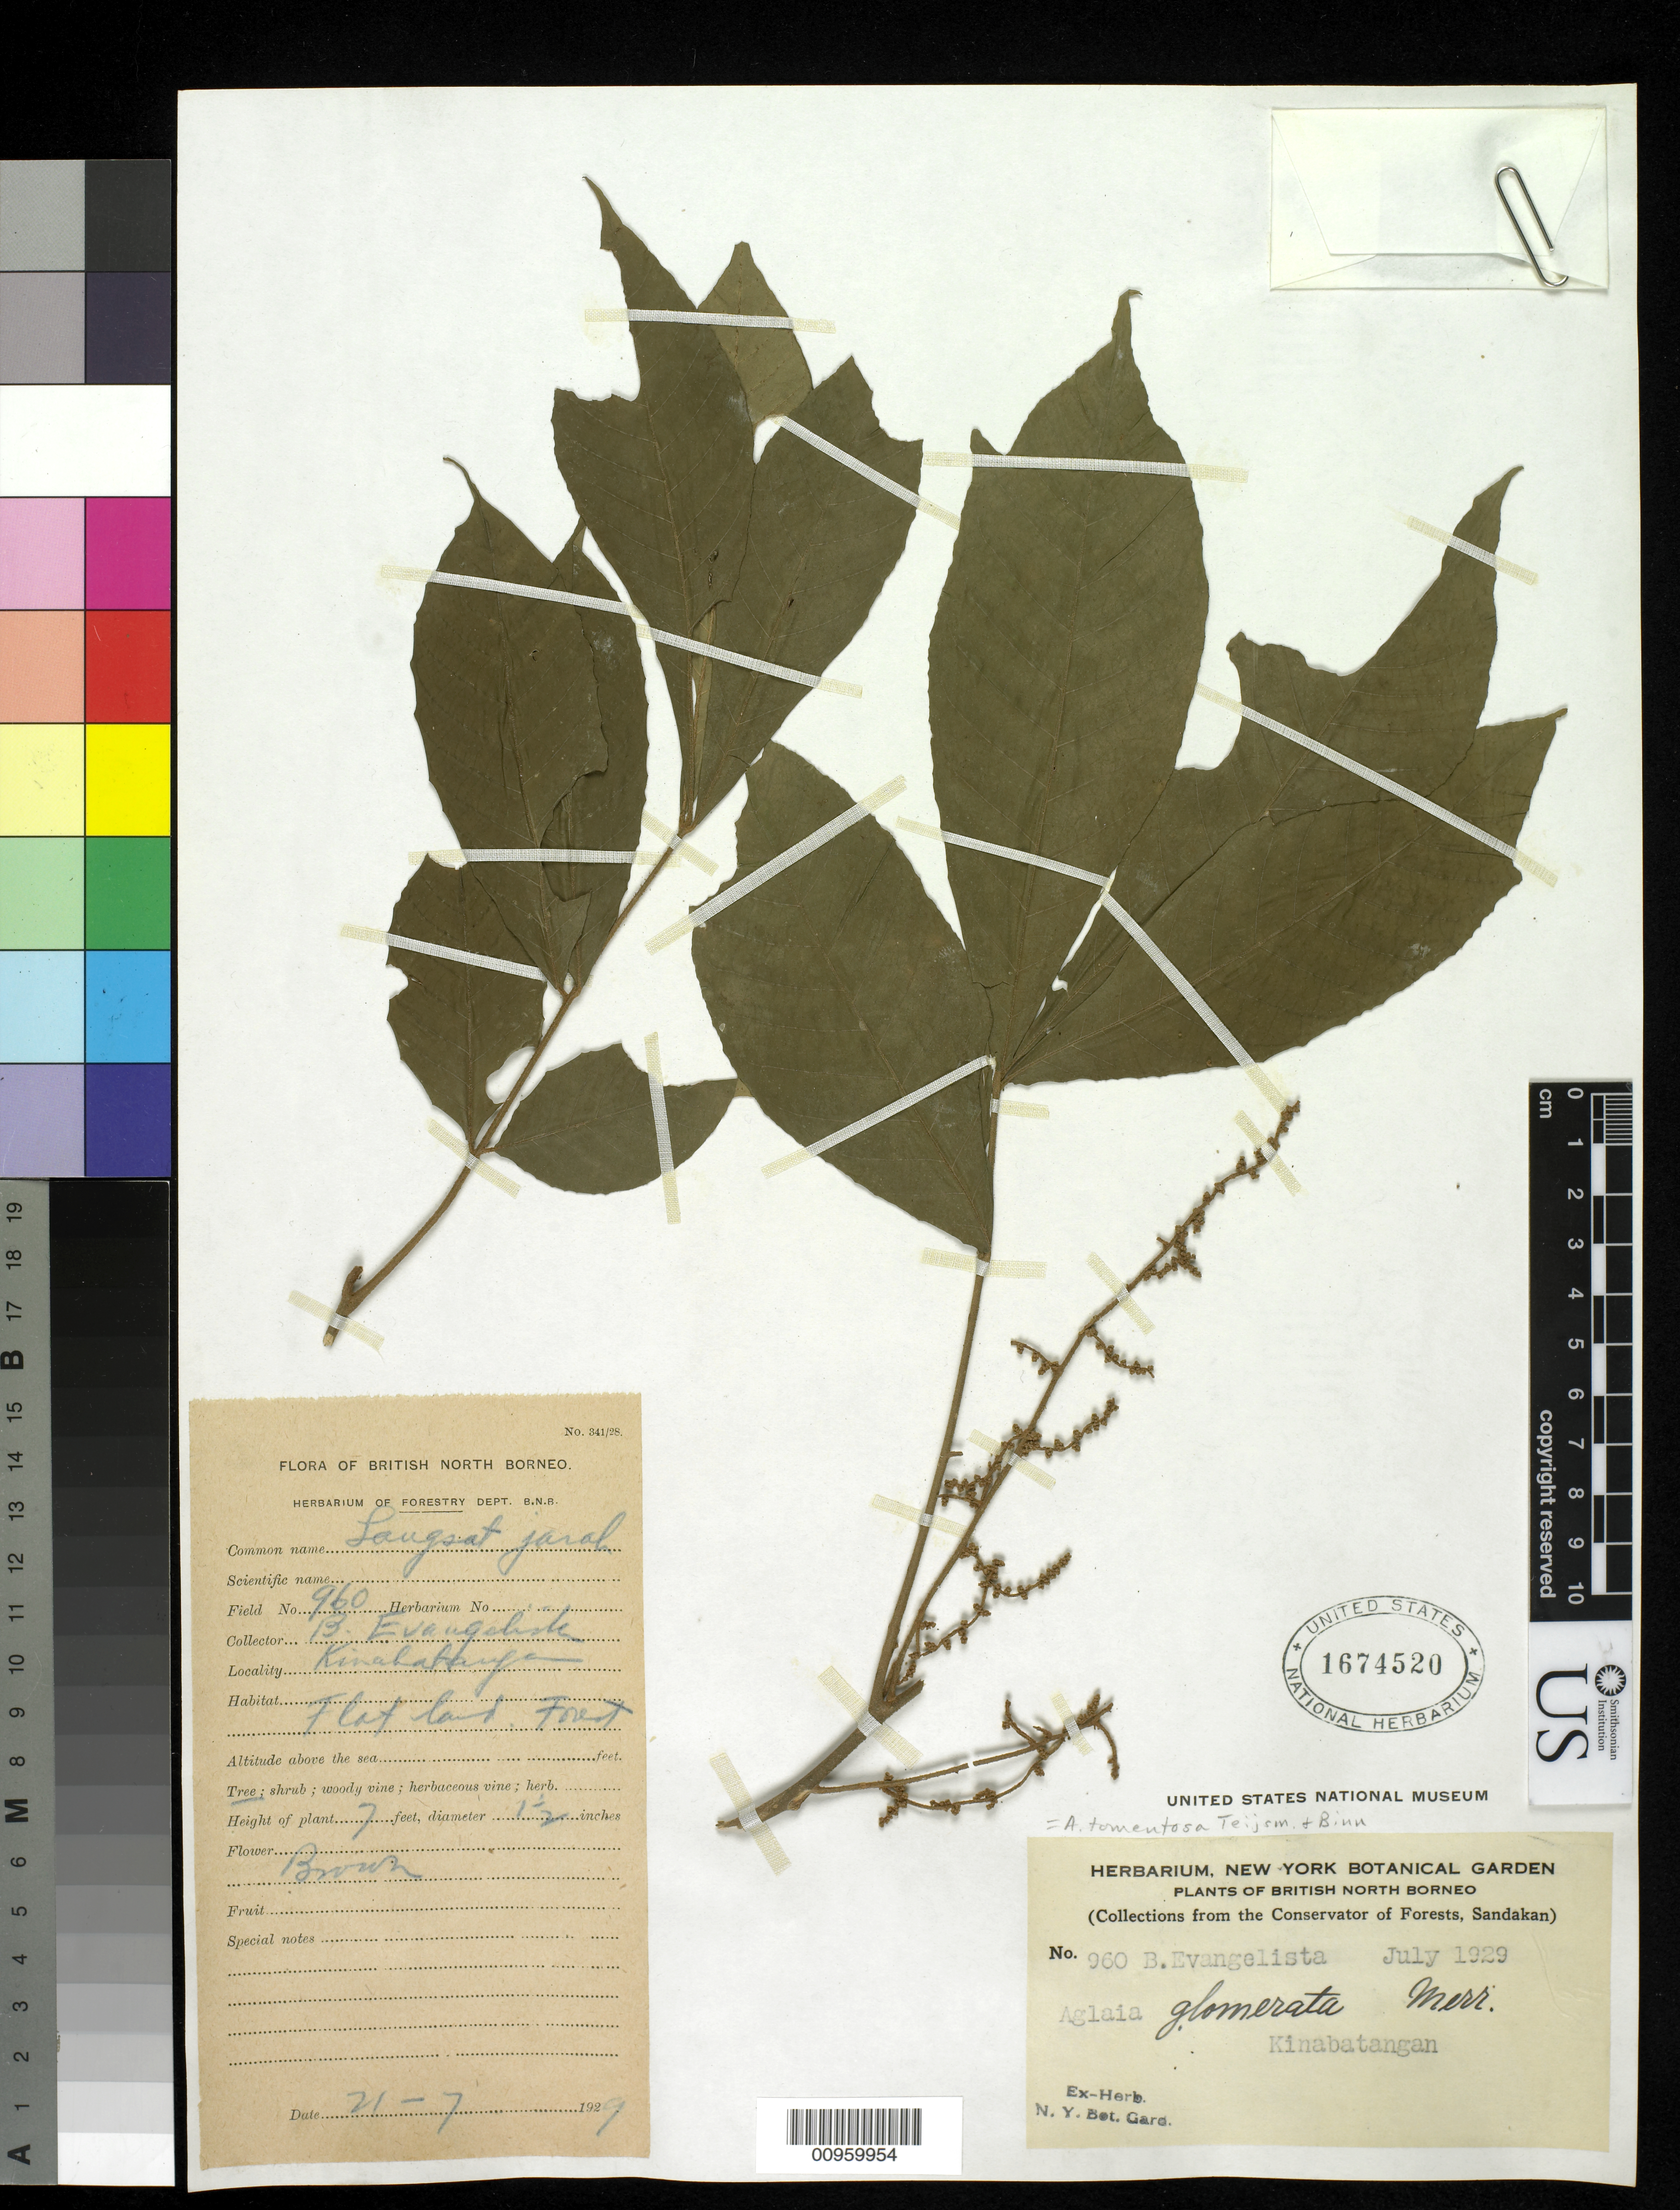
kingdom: Plantae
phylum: Tracheophyta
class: Magnoliopsida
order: Sapindales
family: Meliaceae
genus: Aglaia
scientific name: Aglaia tomentosa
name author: Teijsm. & Binn.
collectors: B. Emmons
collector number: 960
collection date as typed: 21 Jul 1929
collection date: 1929-07-21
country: Malaysia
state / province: Sabah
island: Borneo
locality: Kinabatangan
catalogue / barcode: US 1674520